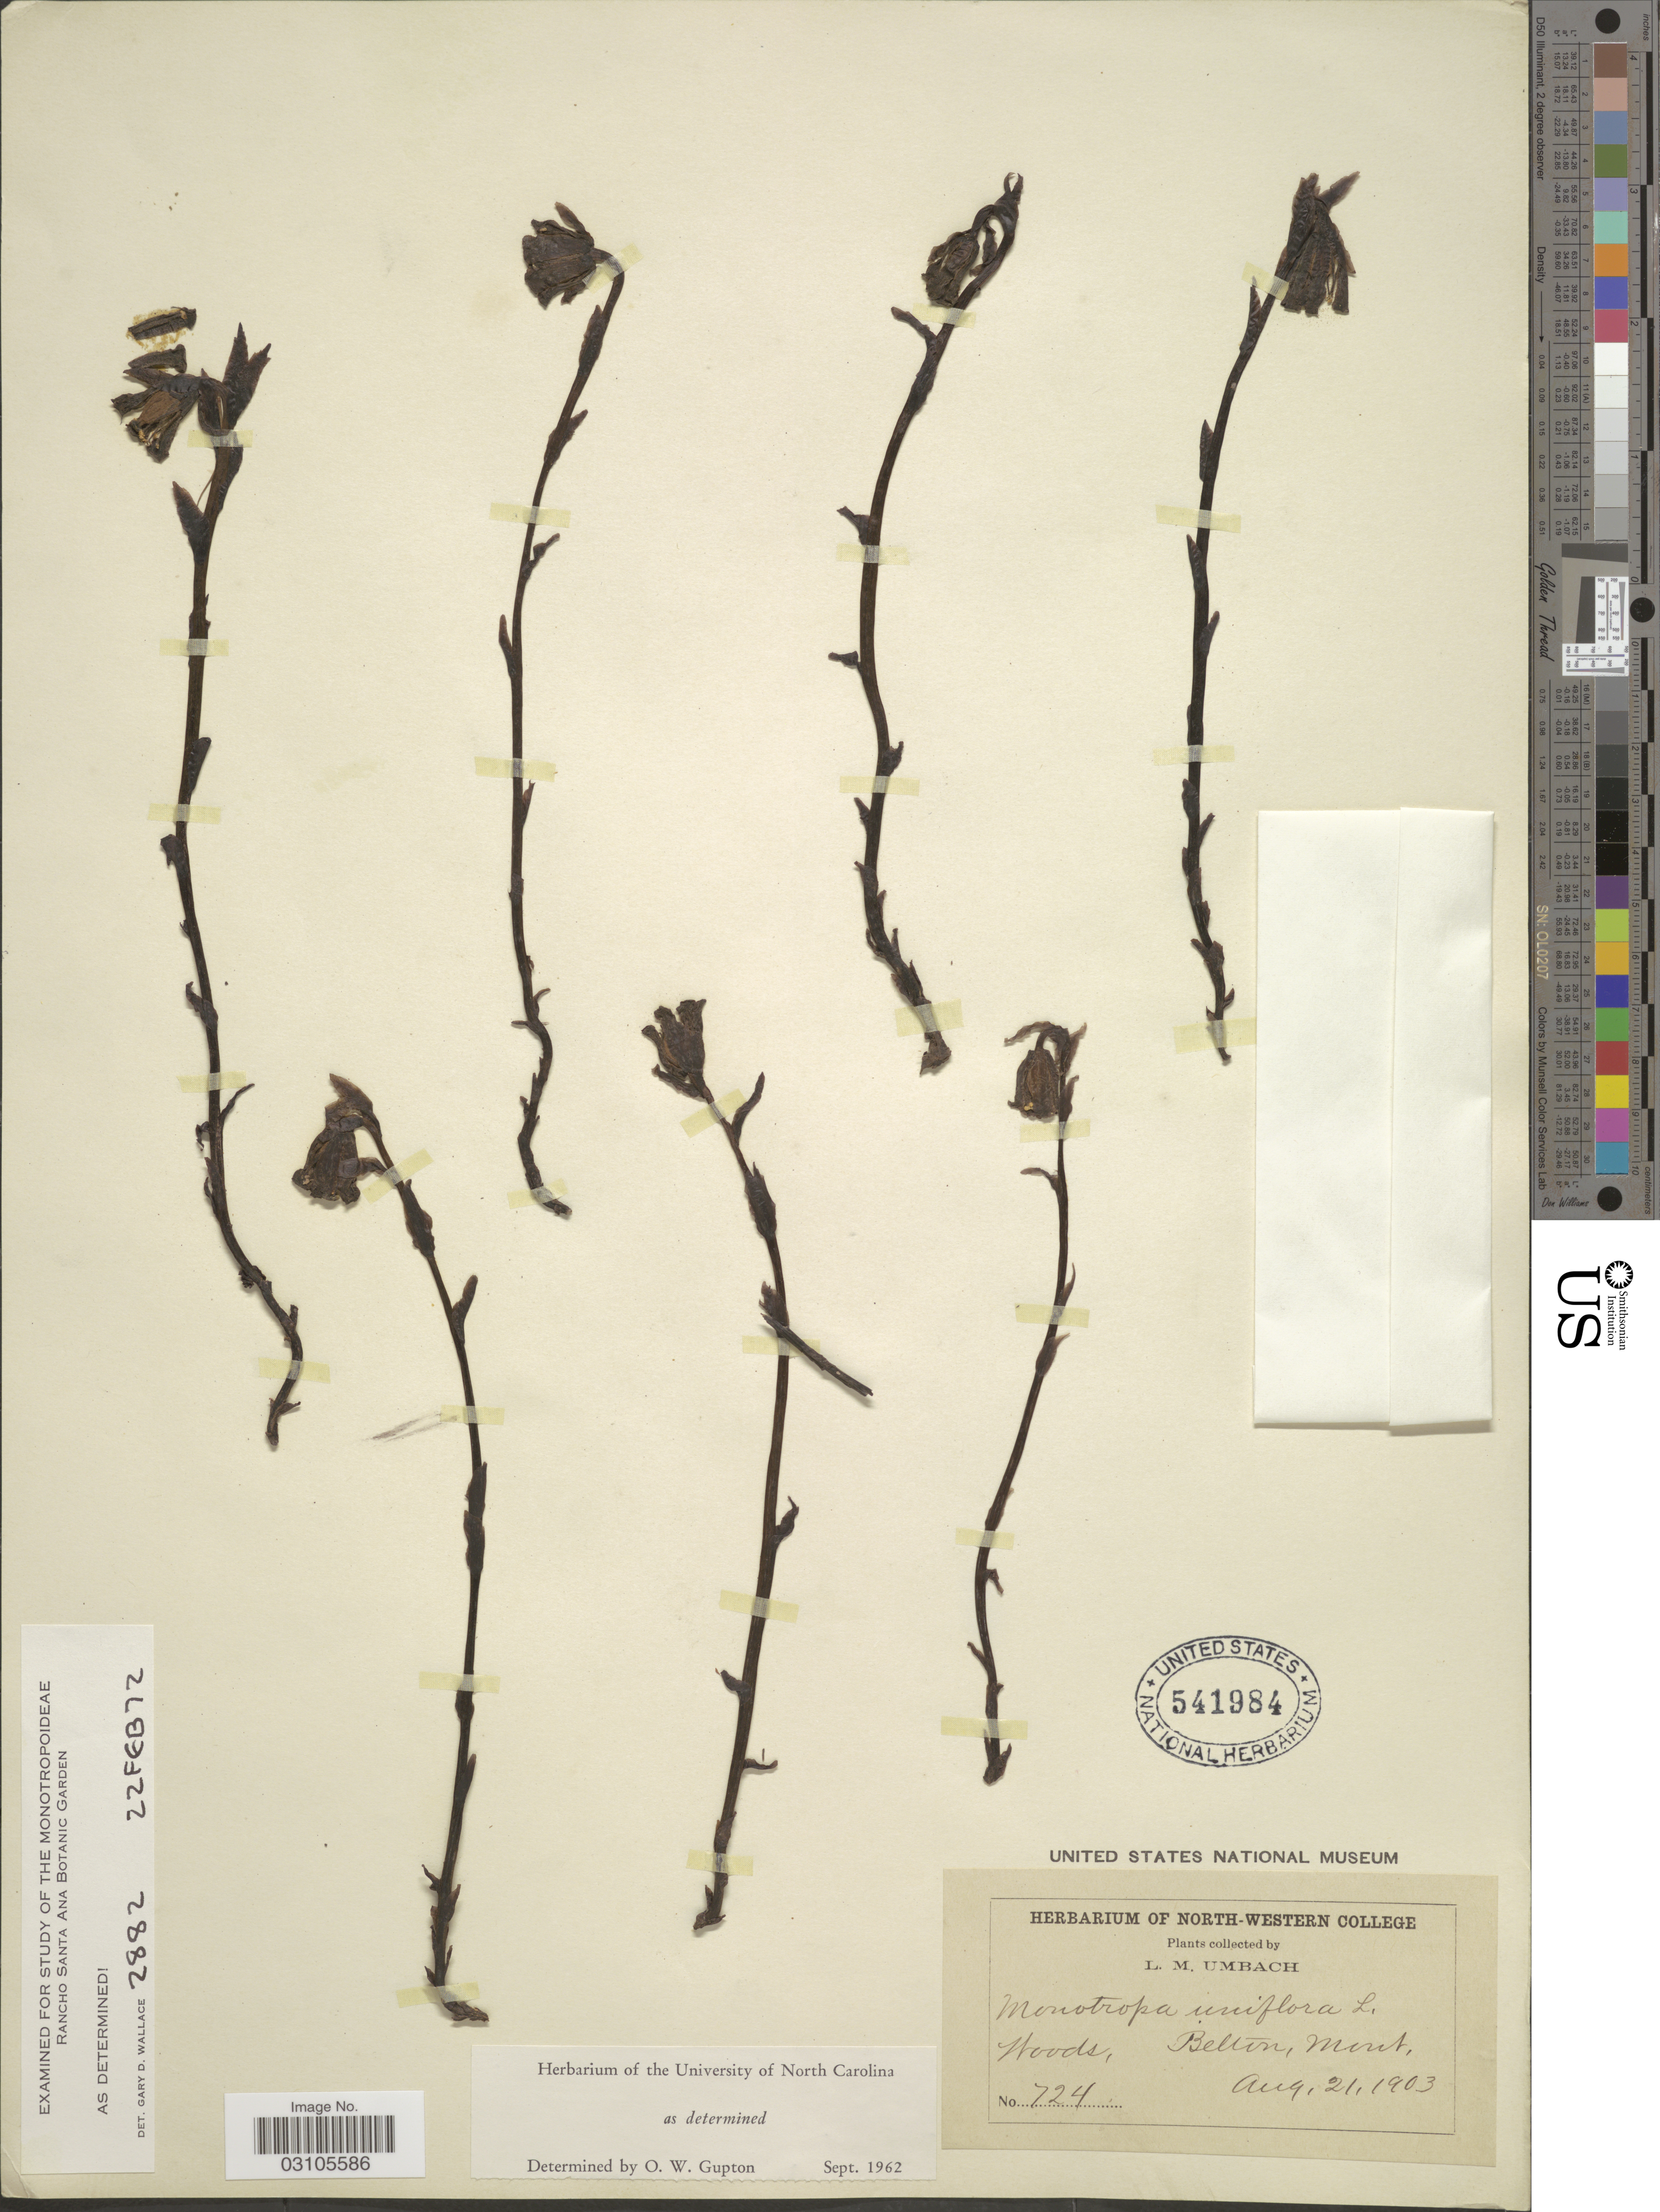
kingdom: Plantae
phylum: Tracheophyta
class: Magnoliopsida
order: Ericales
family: Ericaceae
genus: Monotropa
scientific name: Monotropa uniflora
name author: L.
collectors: L. M. Umbach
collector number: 724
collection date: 1903-08-21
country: United States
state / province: Montana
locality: Woods, Belton.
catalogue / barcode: US 541984